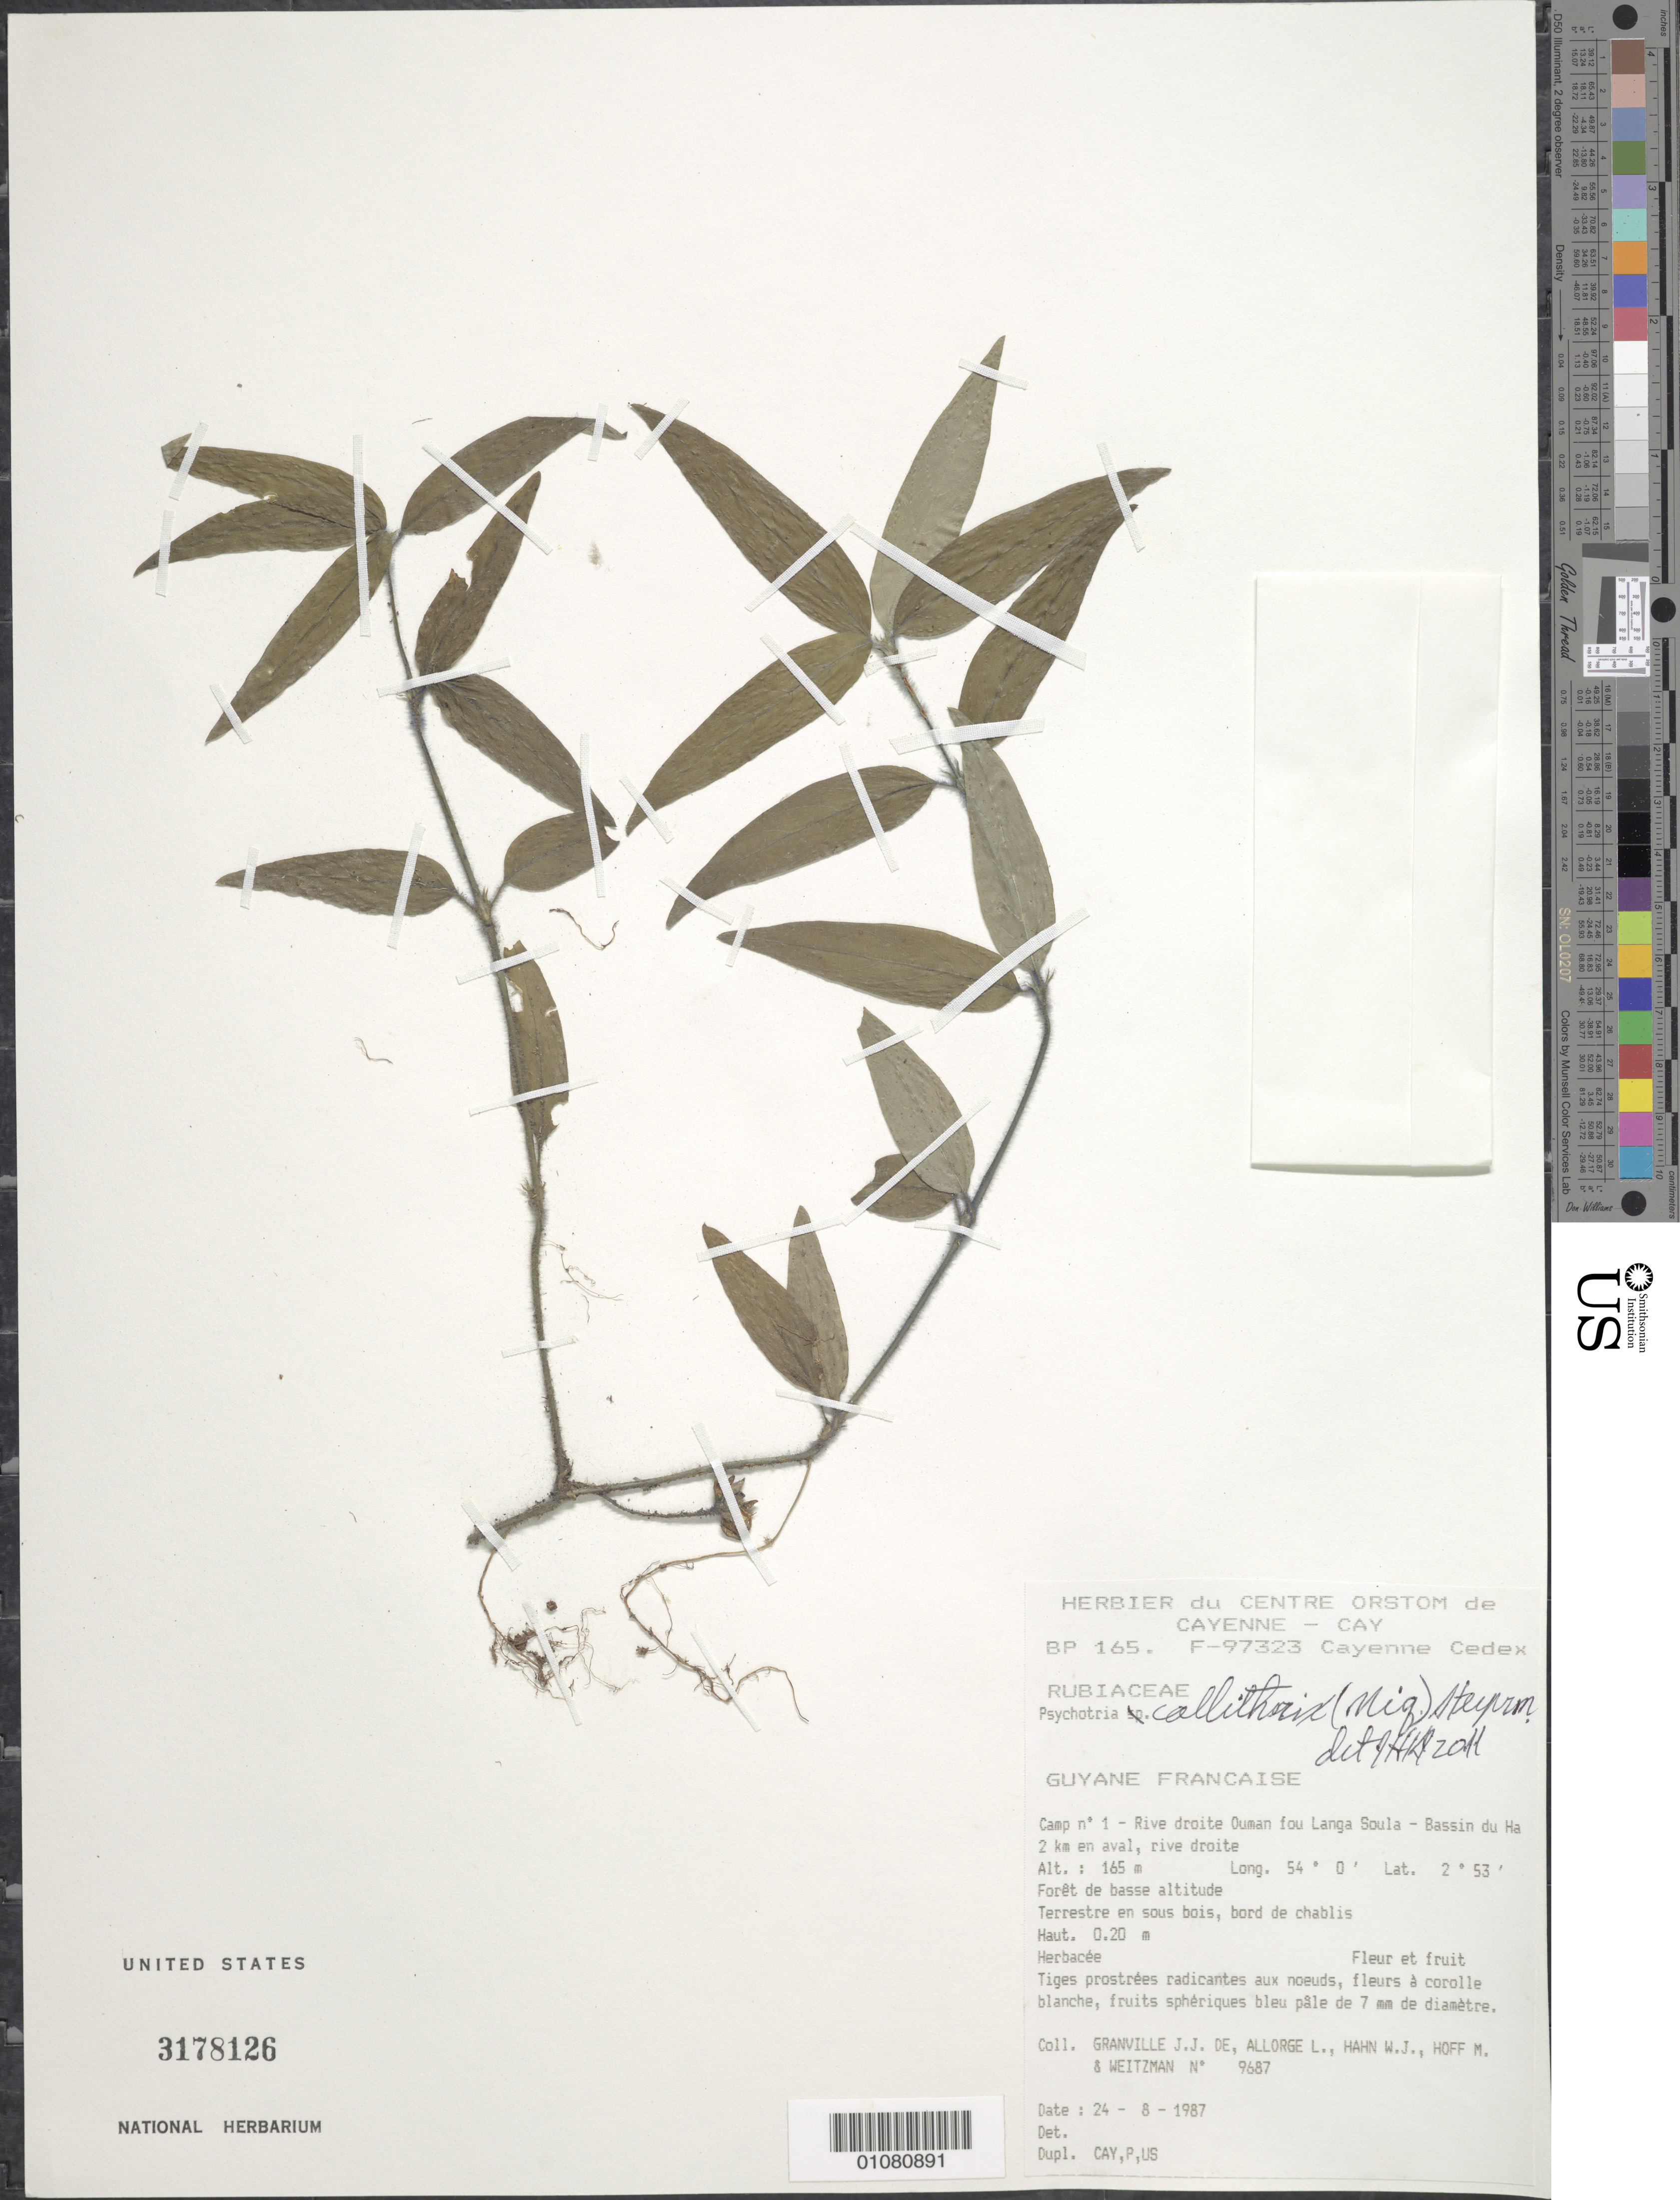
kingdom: Plantae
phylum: Tracheophyta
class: Magnoliopsida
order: Gentianales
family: Rubiaceae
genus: Palicourea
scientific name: Palicourea callithrix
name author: (Miq.) Delprete & J.H. Kirkbr.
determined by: Kirkbride, J. H., Jr.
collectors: J.-J. de Granville, L. Allorge, W. J. Hahn, M. Hoff & A. L. Weitzman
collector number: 9687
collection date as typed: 24-Aug-87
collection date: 1987-08-24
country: French Guiana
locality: Camp #1, Ouman fou Langa Soula, Bassin du Haut-Marouini. 2 km en aval. Rive droite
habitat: Forêt de basse altitude. Terrestre en sous bois, bord de chablis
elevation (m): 165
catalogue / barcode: US 3178126